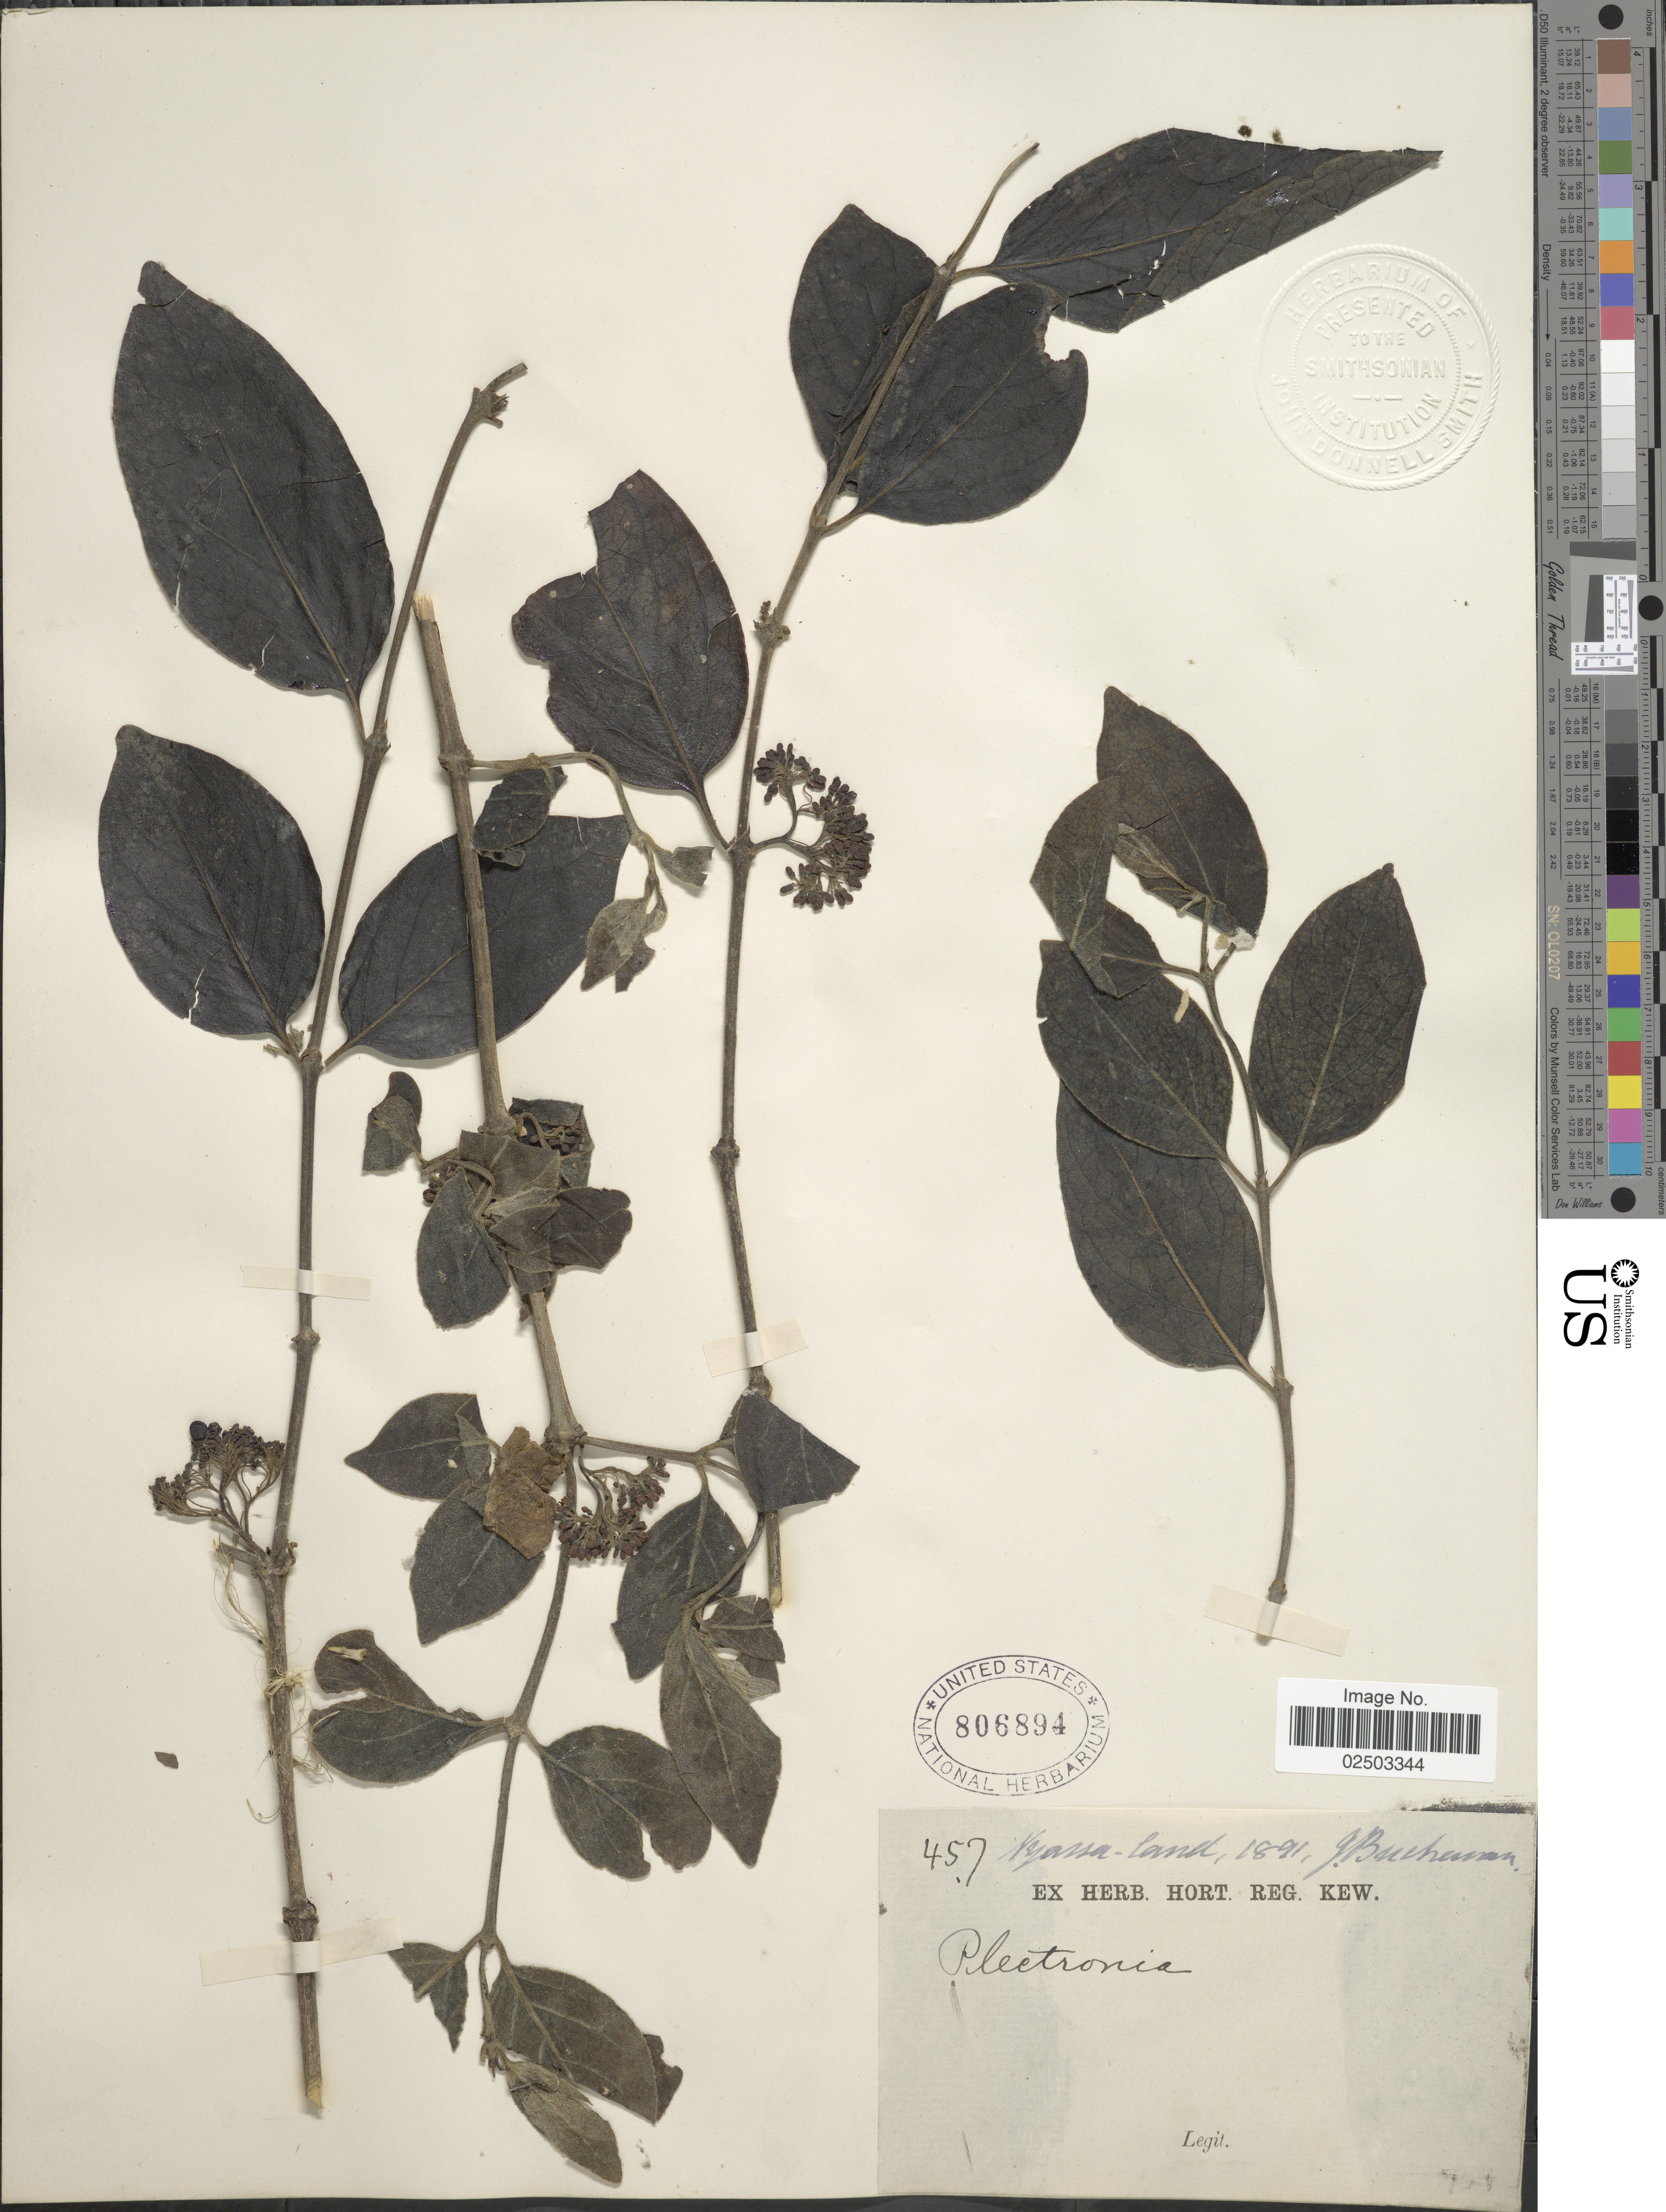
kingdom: Plantae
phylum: Tracheophyta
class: Magnoliopsida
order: Gentianales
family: Rubiaceae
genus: Bridsonia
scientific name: Bridsonia chamaedendrum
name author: (Kuntze) Verstraete & A.E. van Wyk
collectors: J. Buchanan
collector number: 457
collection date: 1891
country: Malawi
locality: Nyassa-land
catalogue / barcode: US 806894